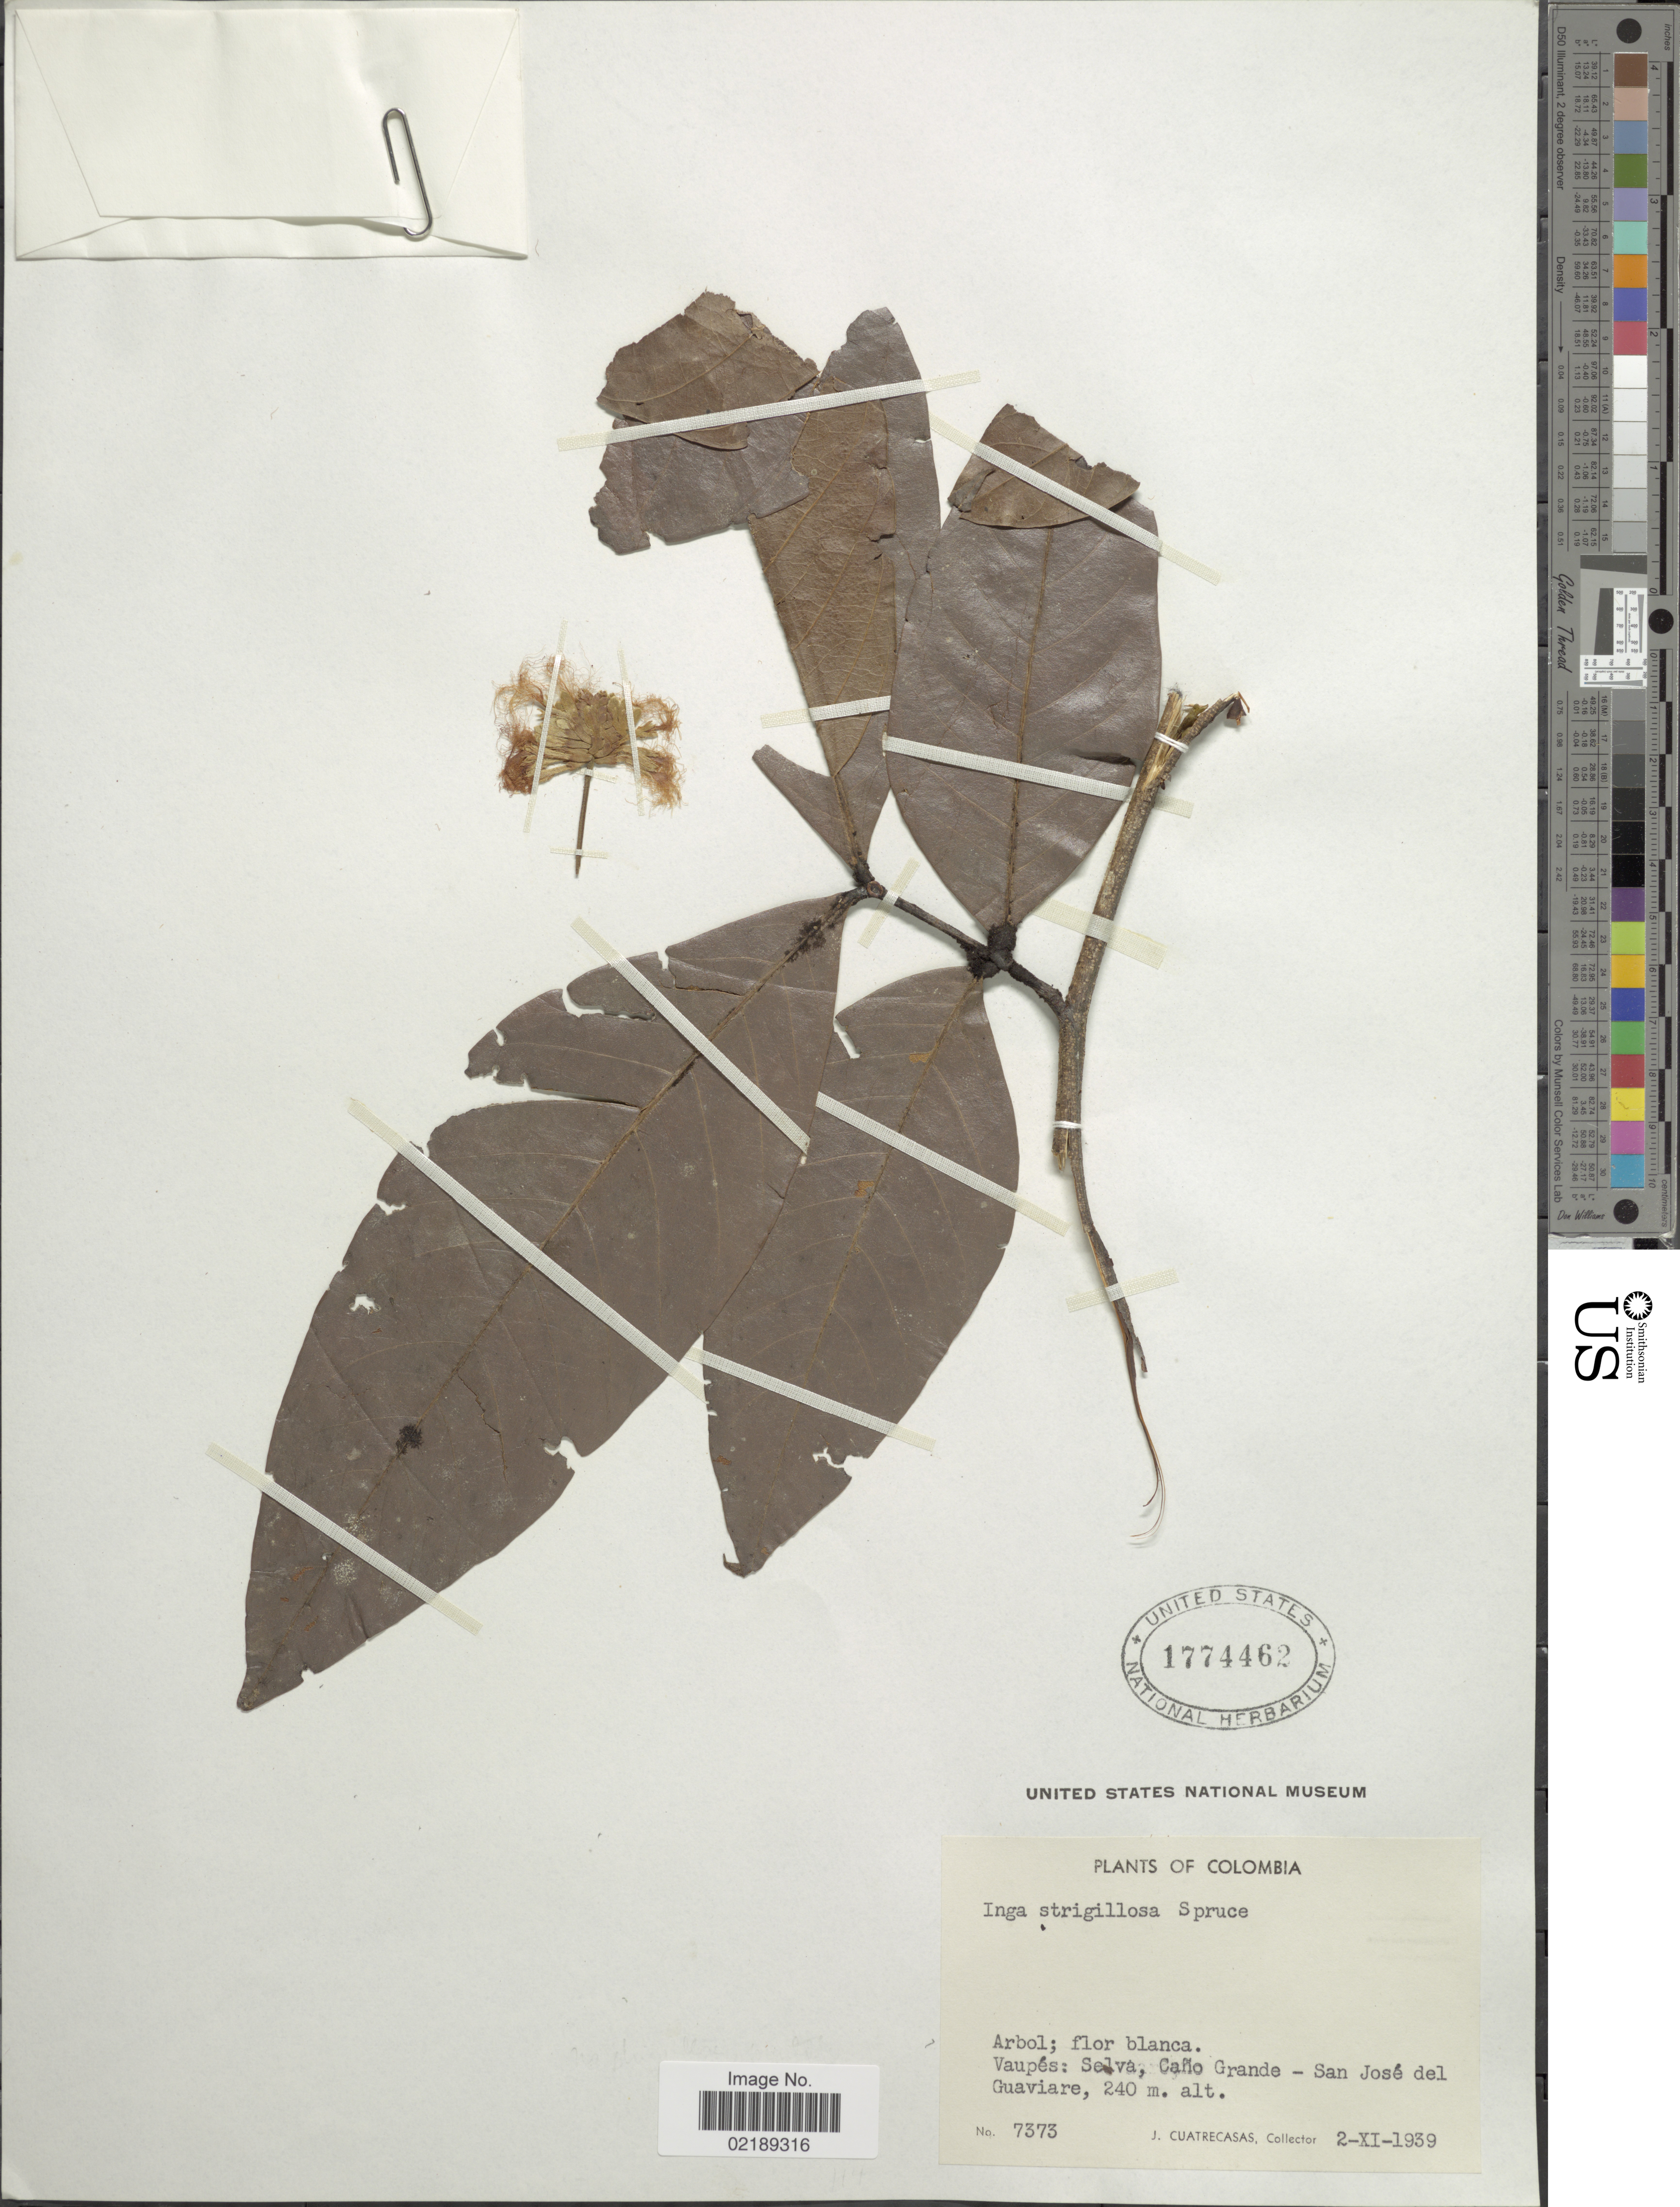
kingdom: Plantae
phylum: Tracheophyta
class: Magnoliopsida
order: Fabales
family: Fabaceae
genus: Inga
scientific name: Inga punctata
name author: Willd.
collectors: J. Cuatrecasas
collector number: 7373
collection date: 1939-11-02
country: Colombia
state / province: Vaupés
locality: Selva, Cano Grande-San Jose del Guaviare.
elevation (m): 240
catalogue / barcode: US 1774462